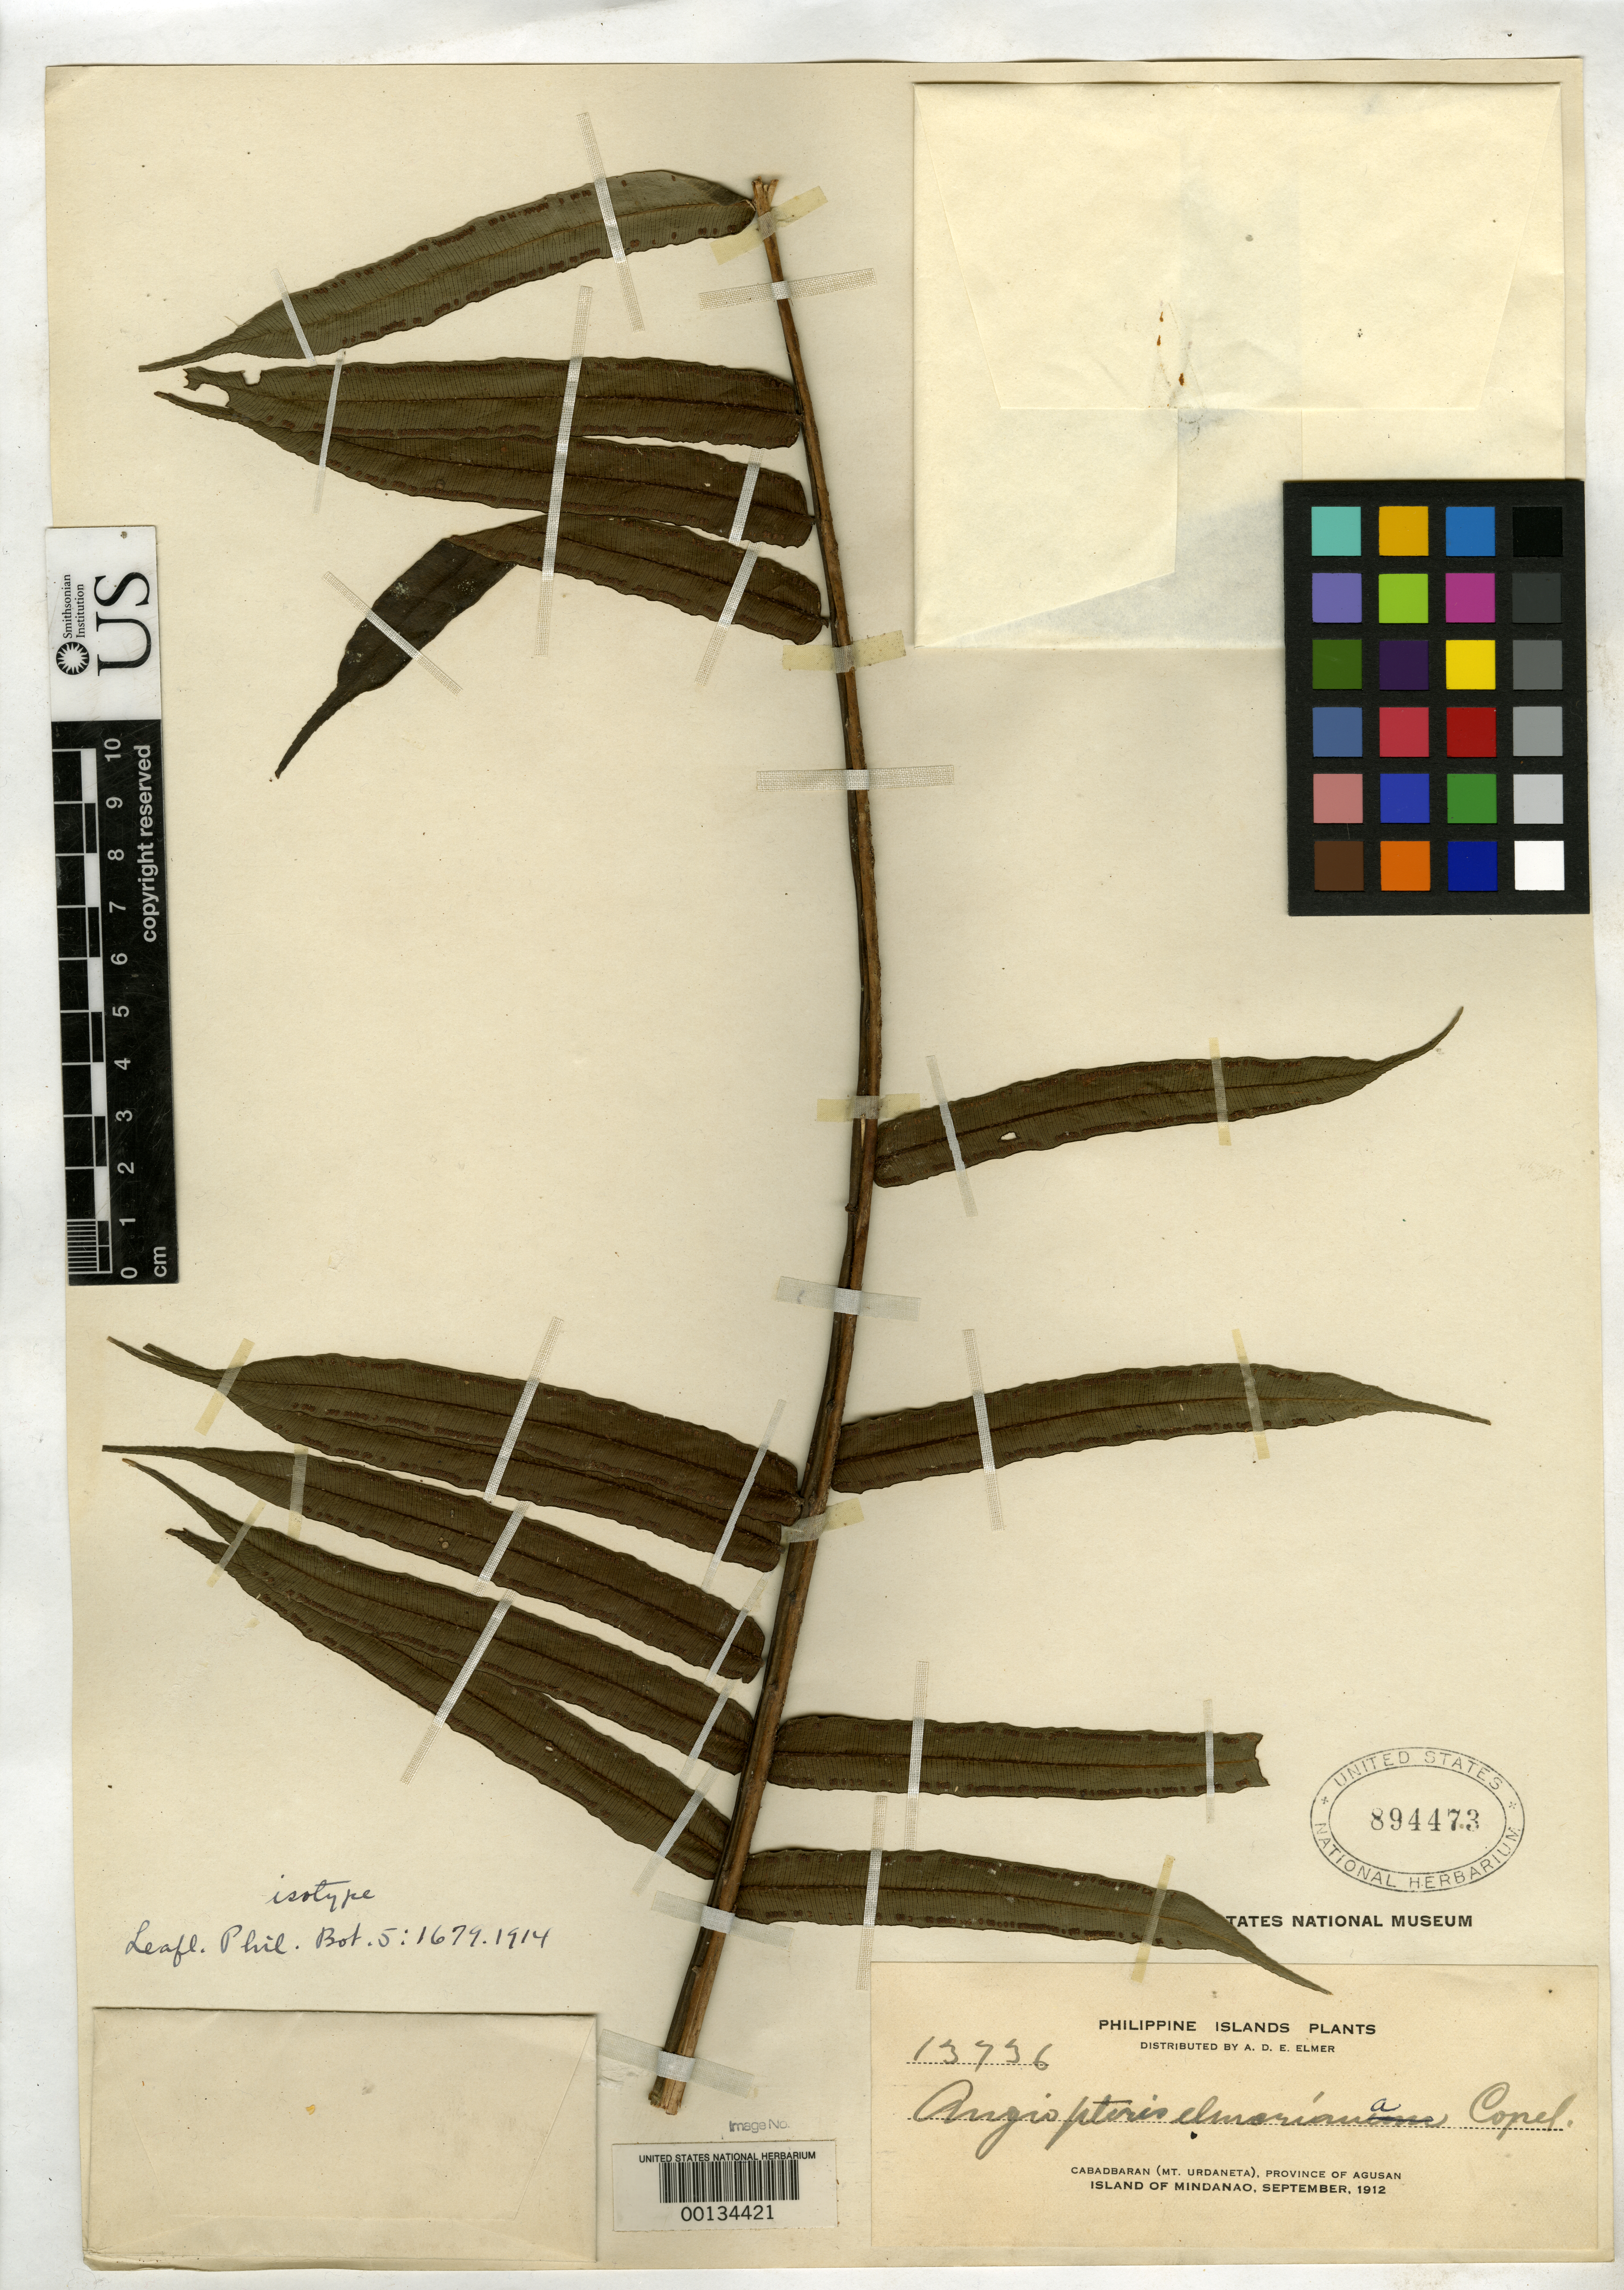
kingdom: Plantae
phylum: Tracheophyta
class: Polypodiopsida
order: Marattiales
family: Marattiaceae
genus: Angiopteris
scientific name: Angiopteris elmeriana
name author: Copel. in Elmer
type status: Isotype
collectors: A. D. E. Elmer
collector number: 13736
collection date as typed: Sep 1912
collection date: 1912-09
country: Philippines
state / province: Caraga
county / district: Agusan del Norte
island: Mindanao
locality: Cabadaran, Mt. Urdaneta.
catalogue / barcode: US 894473